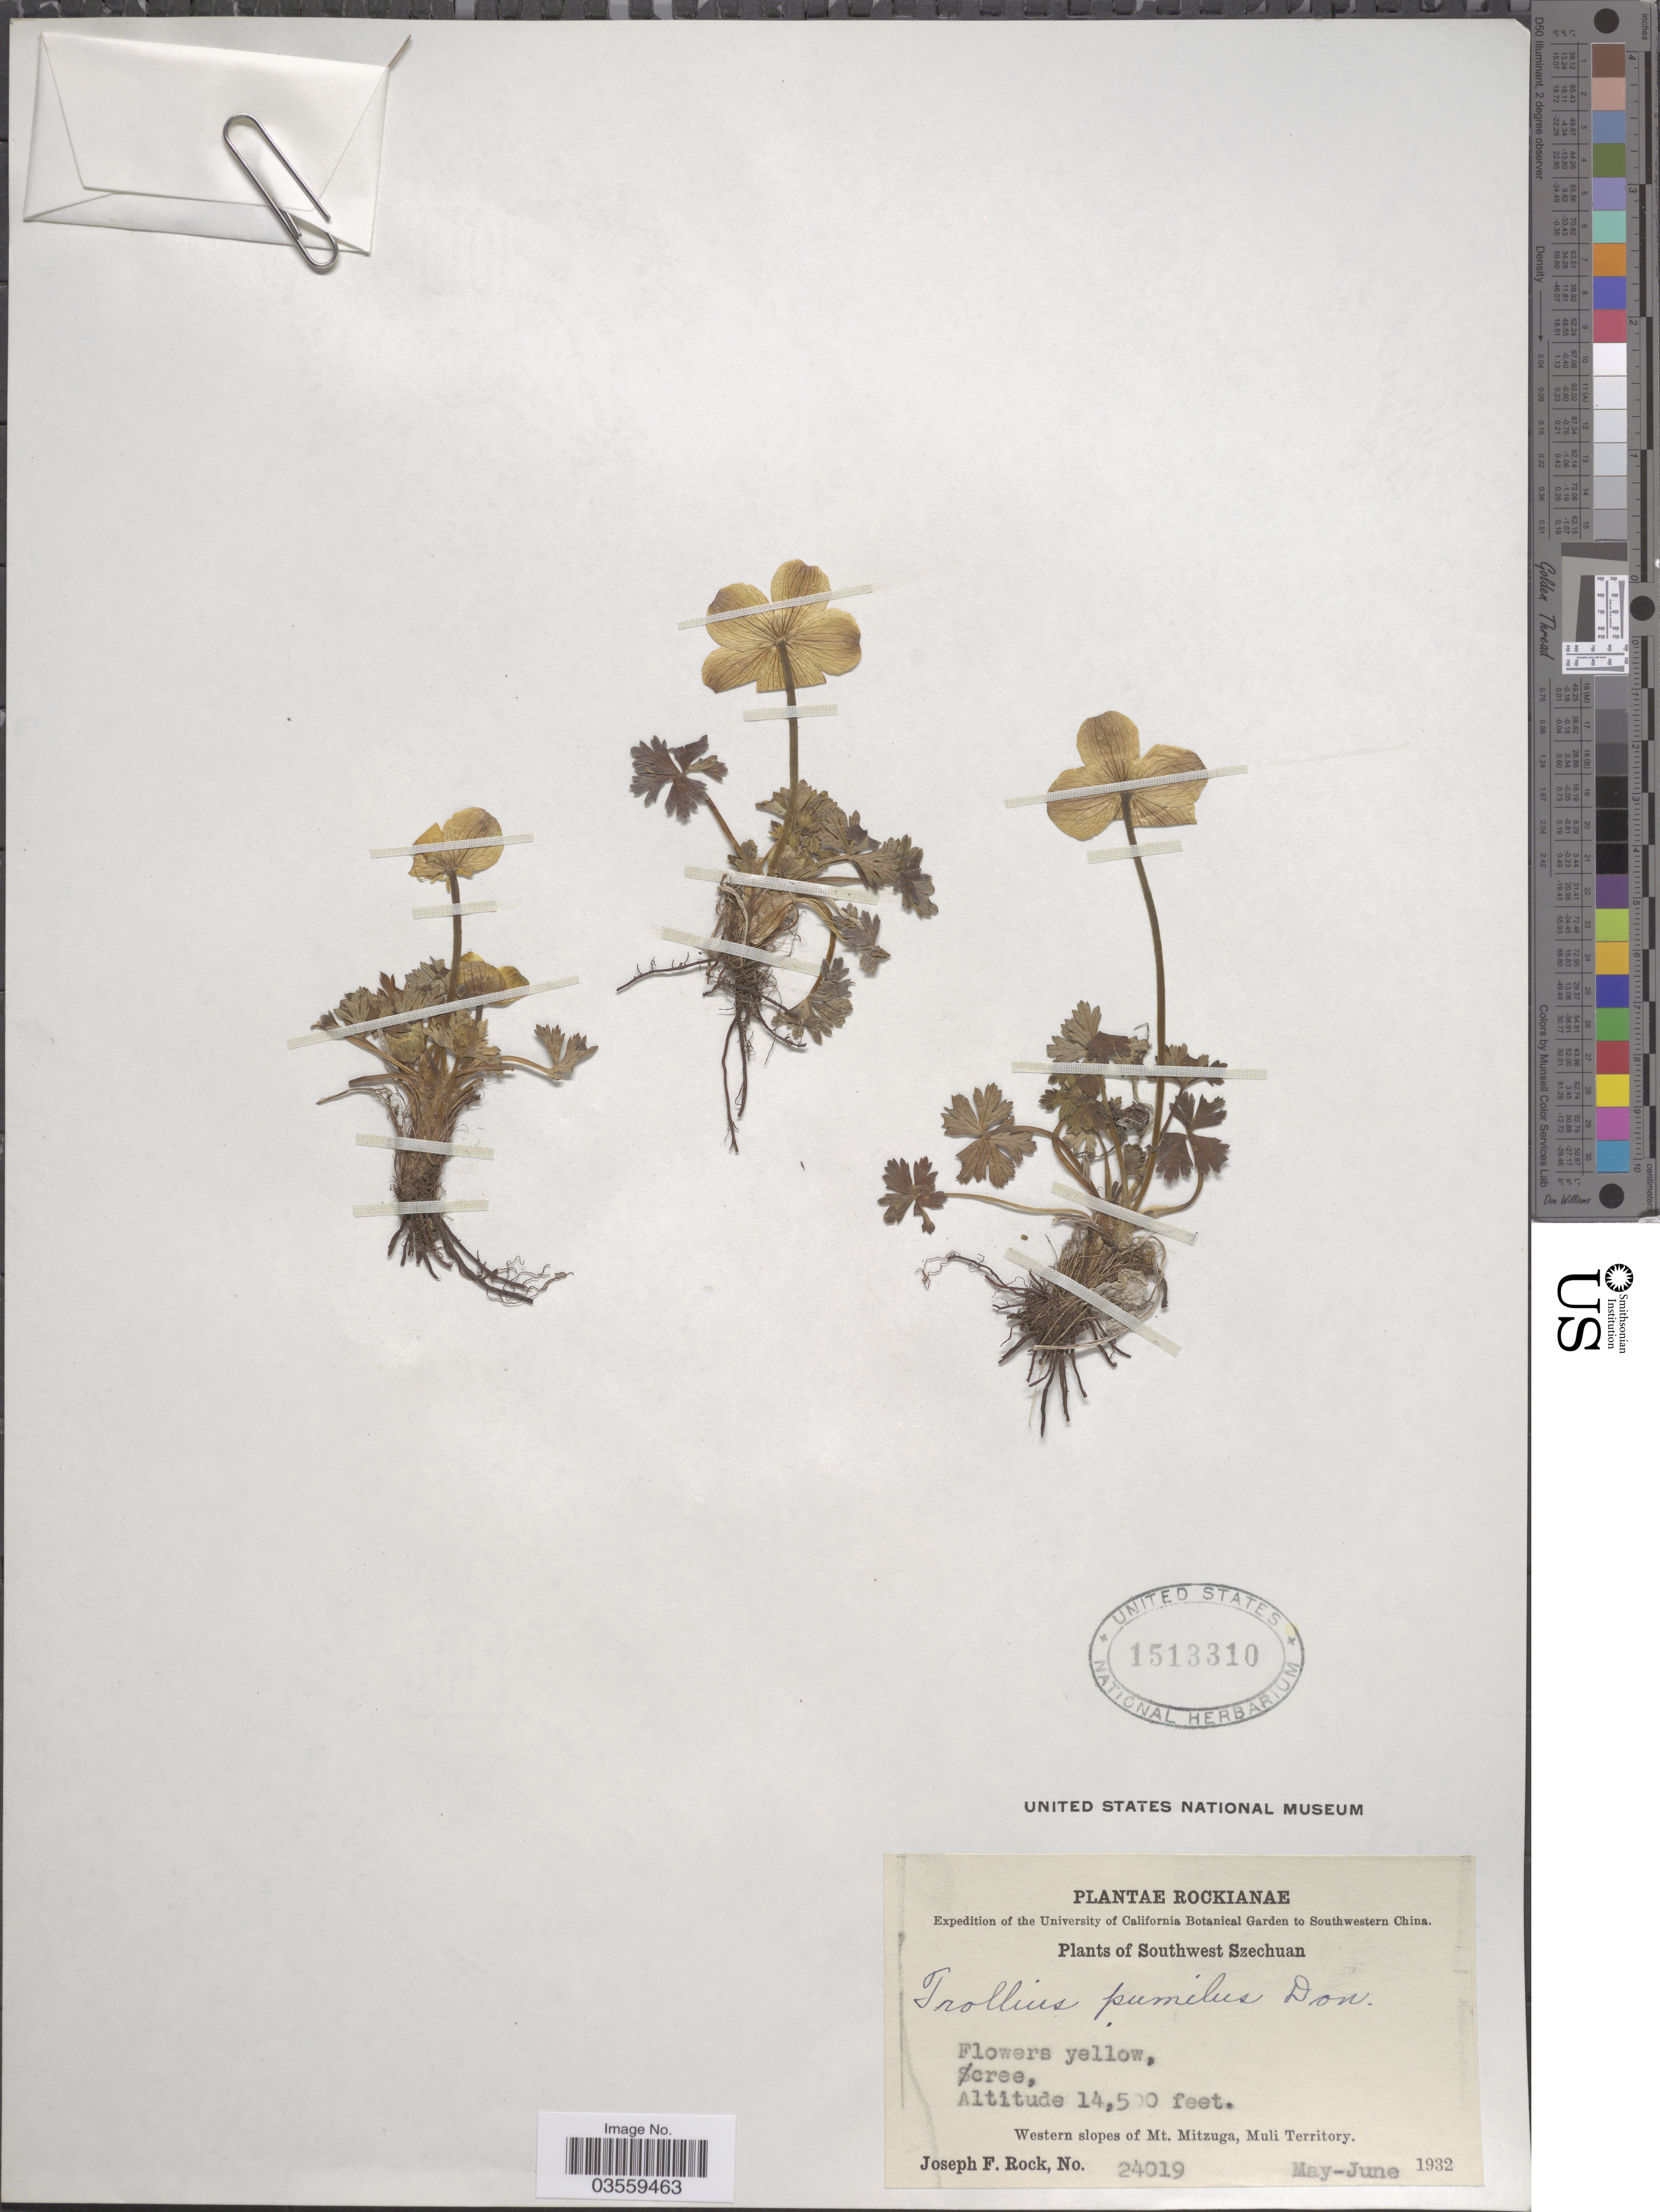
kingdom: Plantae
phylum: Tracheophyta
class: Magnoliopsida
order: Ranunculales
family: Ranunculaceae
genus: Trollius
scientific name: Trollius pumilus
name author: D. Don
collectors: J. F. Rock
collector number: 24019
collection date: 1932-05/1932-06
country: China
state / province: Sichuan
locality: Southwestern China. Southwest Szechuan. Western slopes of Mt. Mitzuga, Muli Territory.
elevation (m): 4420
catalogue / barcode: US 1513310